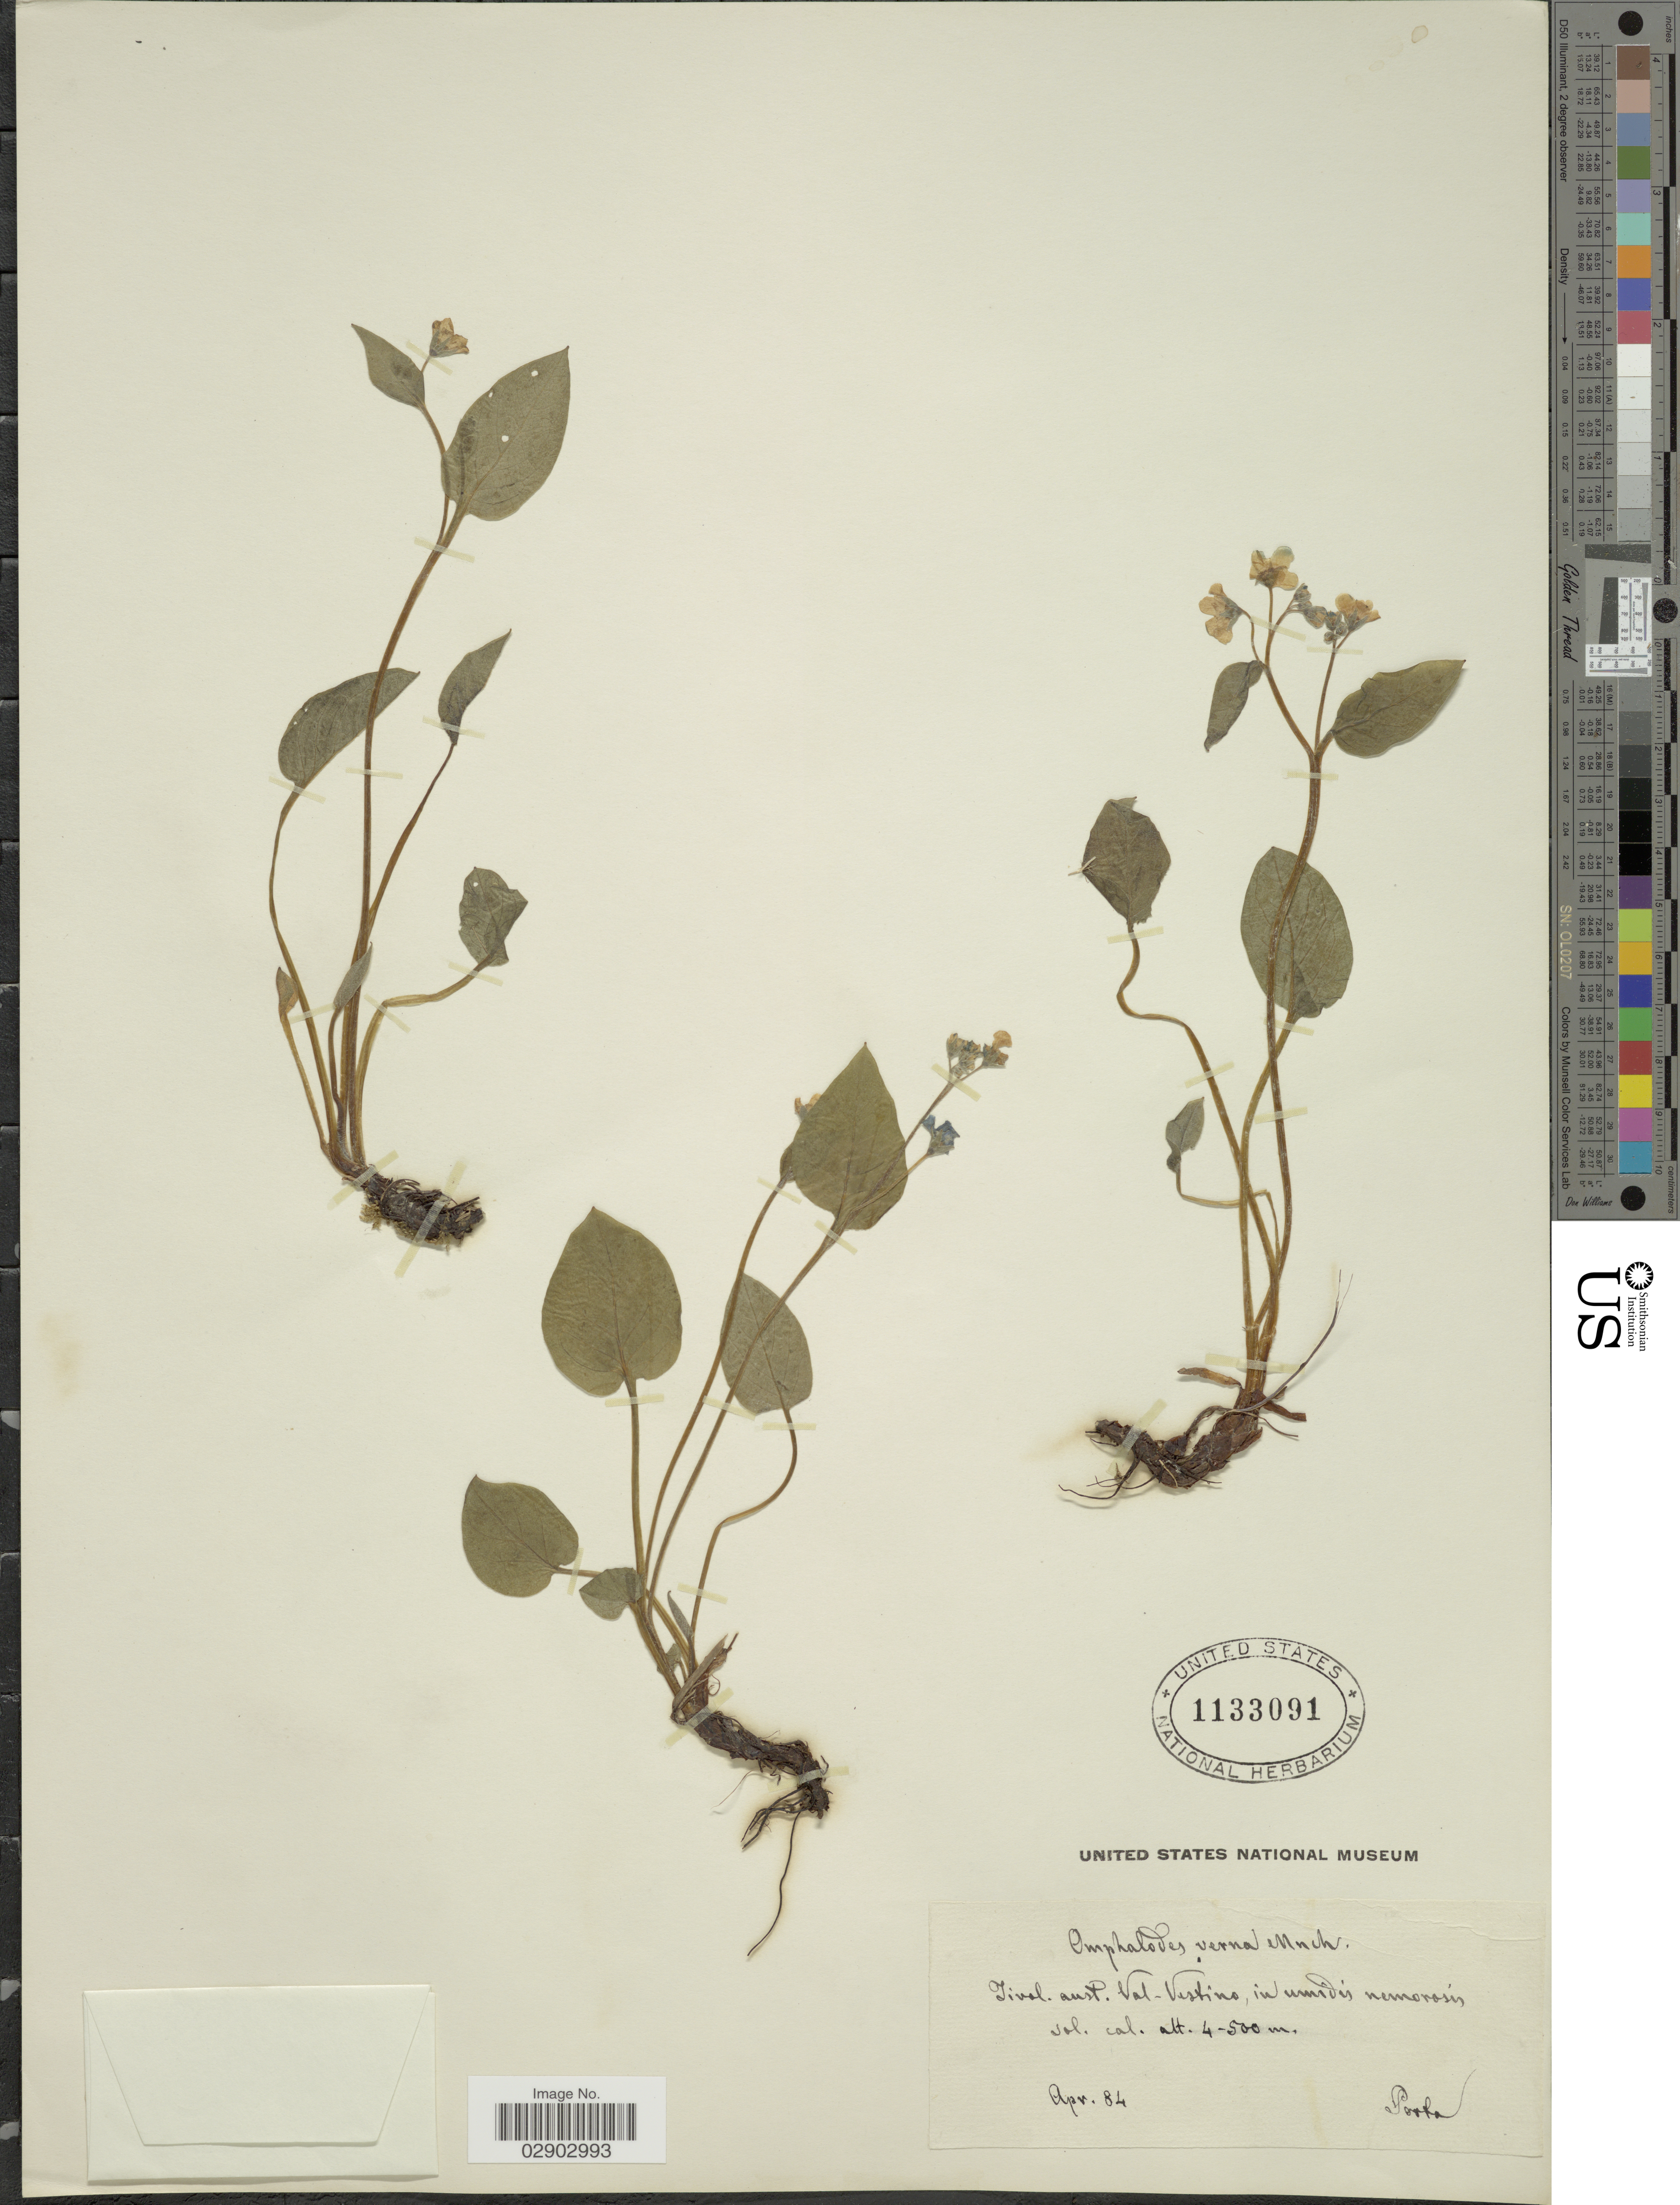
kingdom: Plantae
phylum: Tracheophyta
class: Magnoliopsida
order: Boraginales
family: Boraginaceae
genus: Omphalodes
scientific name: Omphalodes verna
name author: Moench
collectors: -- Porta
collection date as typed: Transcribed d/m/y: /4/84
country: Italy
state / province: Lombardy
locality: Tival. aust. Val-Vestino, in umidis nemorosis vol. cal. [interpreted]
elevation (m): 400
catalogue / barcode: US 1133091